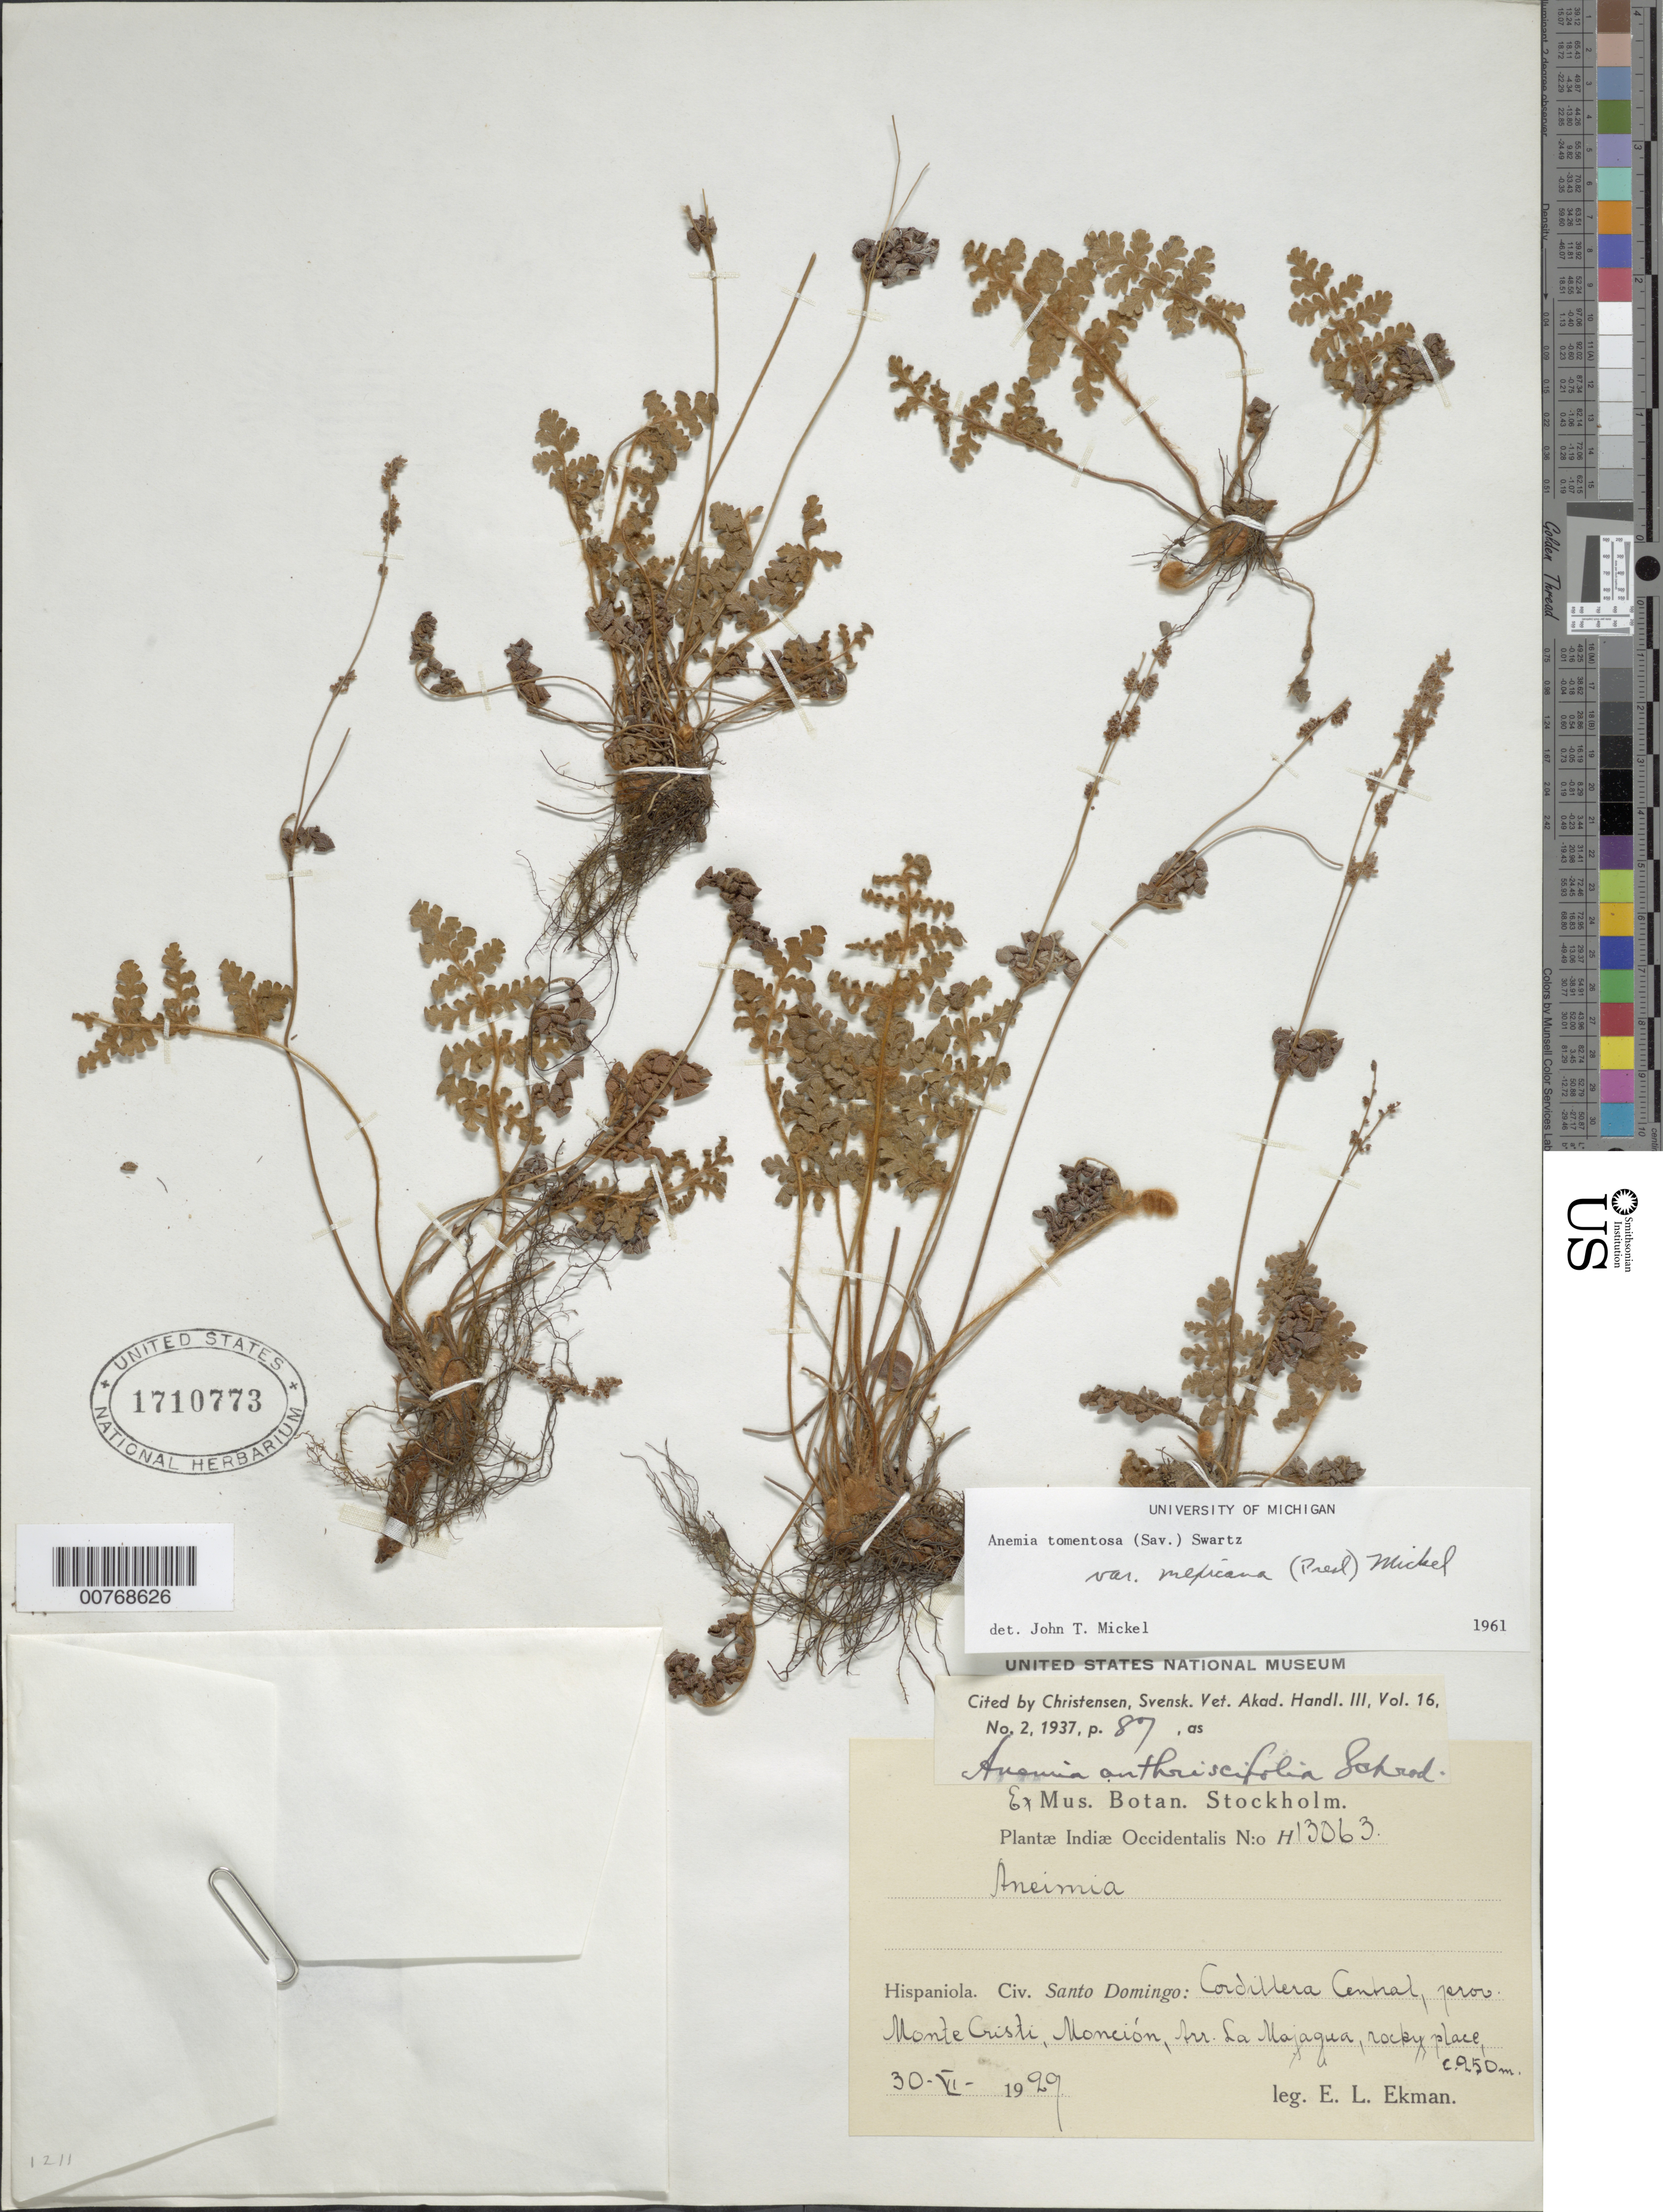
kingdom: Plantae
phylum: Tracheophyta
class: Polypodiopsida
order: Schizaeales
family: Anemiaceae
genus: Anemia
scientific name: Anemia tomentosa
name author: (Sav.) Sw.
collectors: E. L. Ekman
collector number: H 13063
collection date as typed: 30 Jun 1929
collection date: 1929-06-30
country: Dominican Republic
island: Hispaniola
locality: Cordillera Central, Provincia Monte Cristi, Monción, La Majagua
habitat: Rocky place among shrubs, only seen here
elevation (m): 250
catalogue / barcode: US 1710773